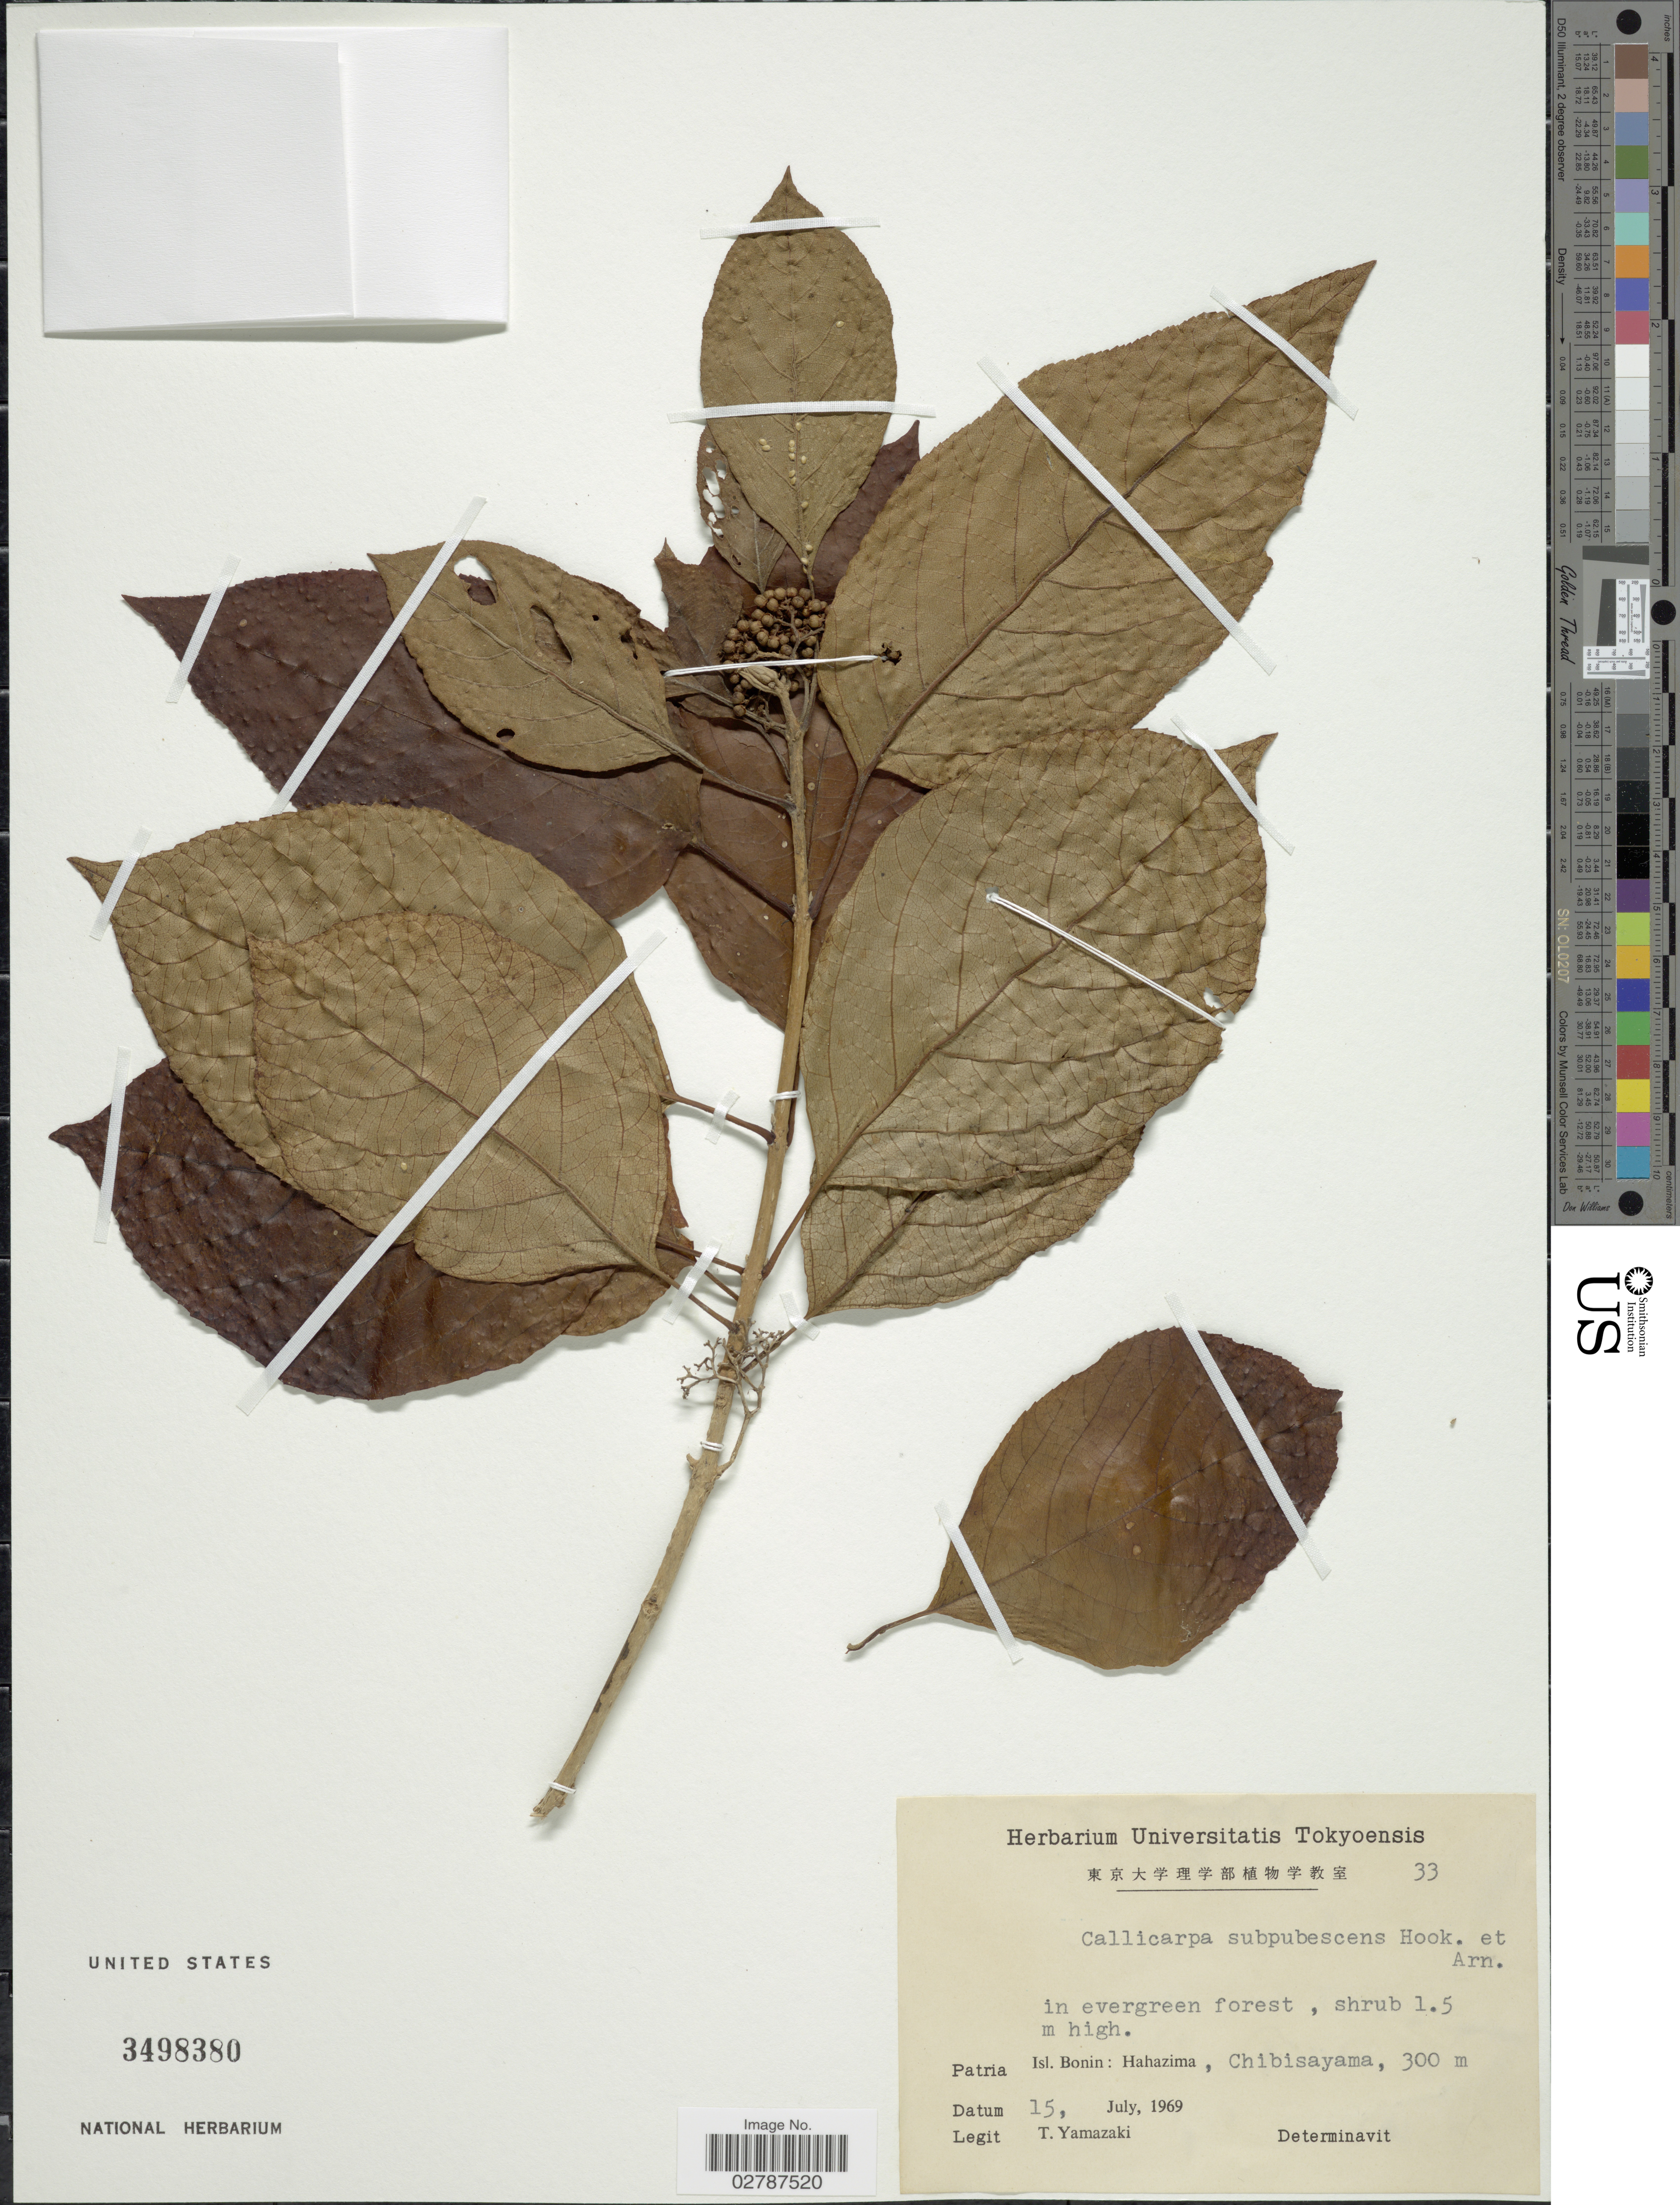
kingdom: Plantae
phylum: Tracheophyta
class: Magnoliopsida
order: Lamiales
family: Lamiaceae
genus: Callicarpa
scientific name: Callicarpa subpubescens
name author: Hook. & Arn.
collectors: T. Yamazaki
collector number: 33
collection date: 1969-07-15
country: Japan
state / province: Tokyo, Federal City of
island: Bonin Islands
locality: Isl. Bonin: Hahazima, Chibisayama.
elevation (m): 300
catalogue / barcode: US 3498380